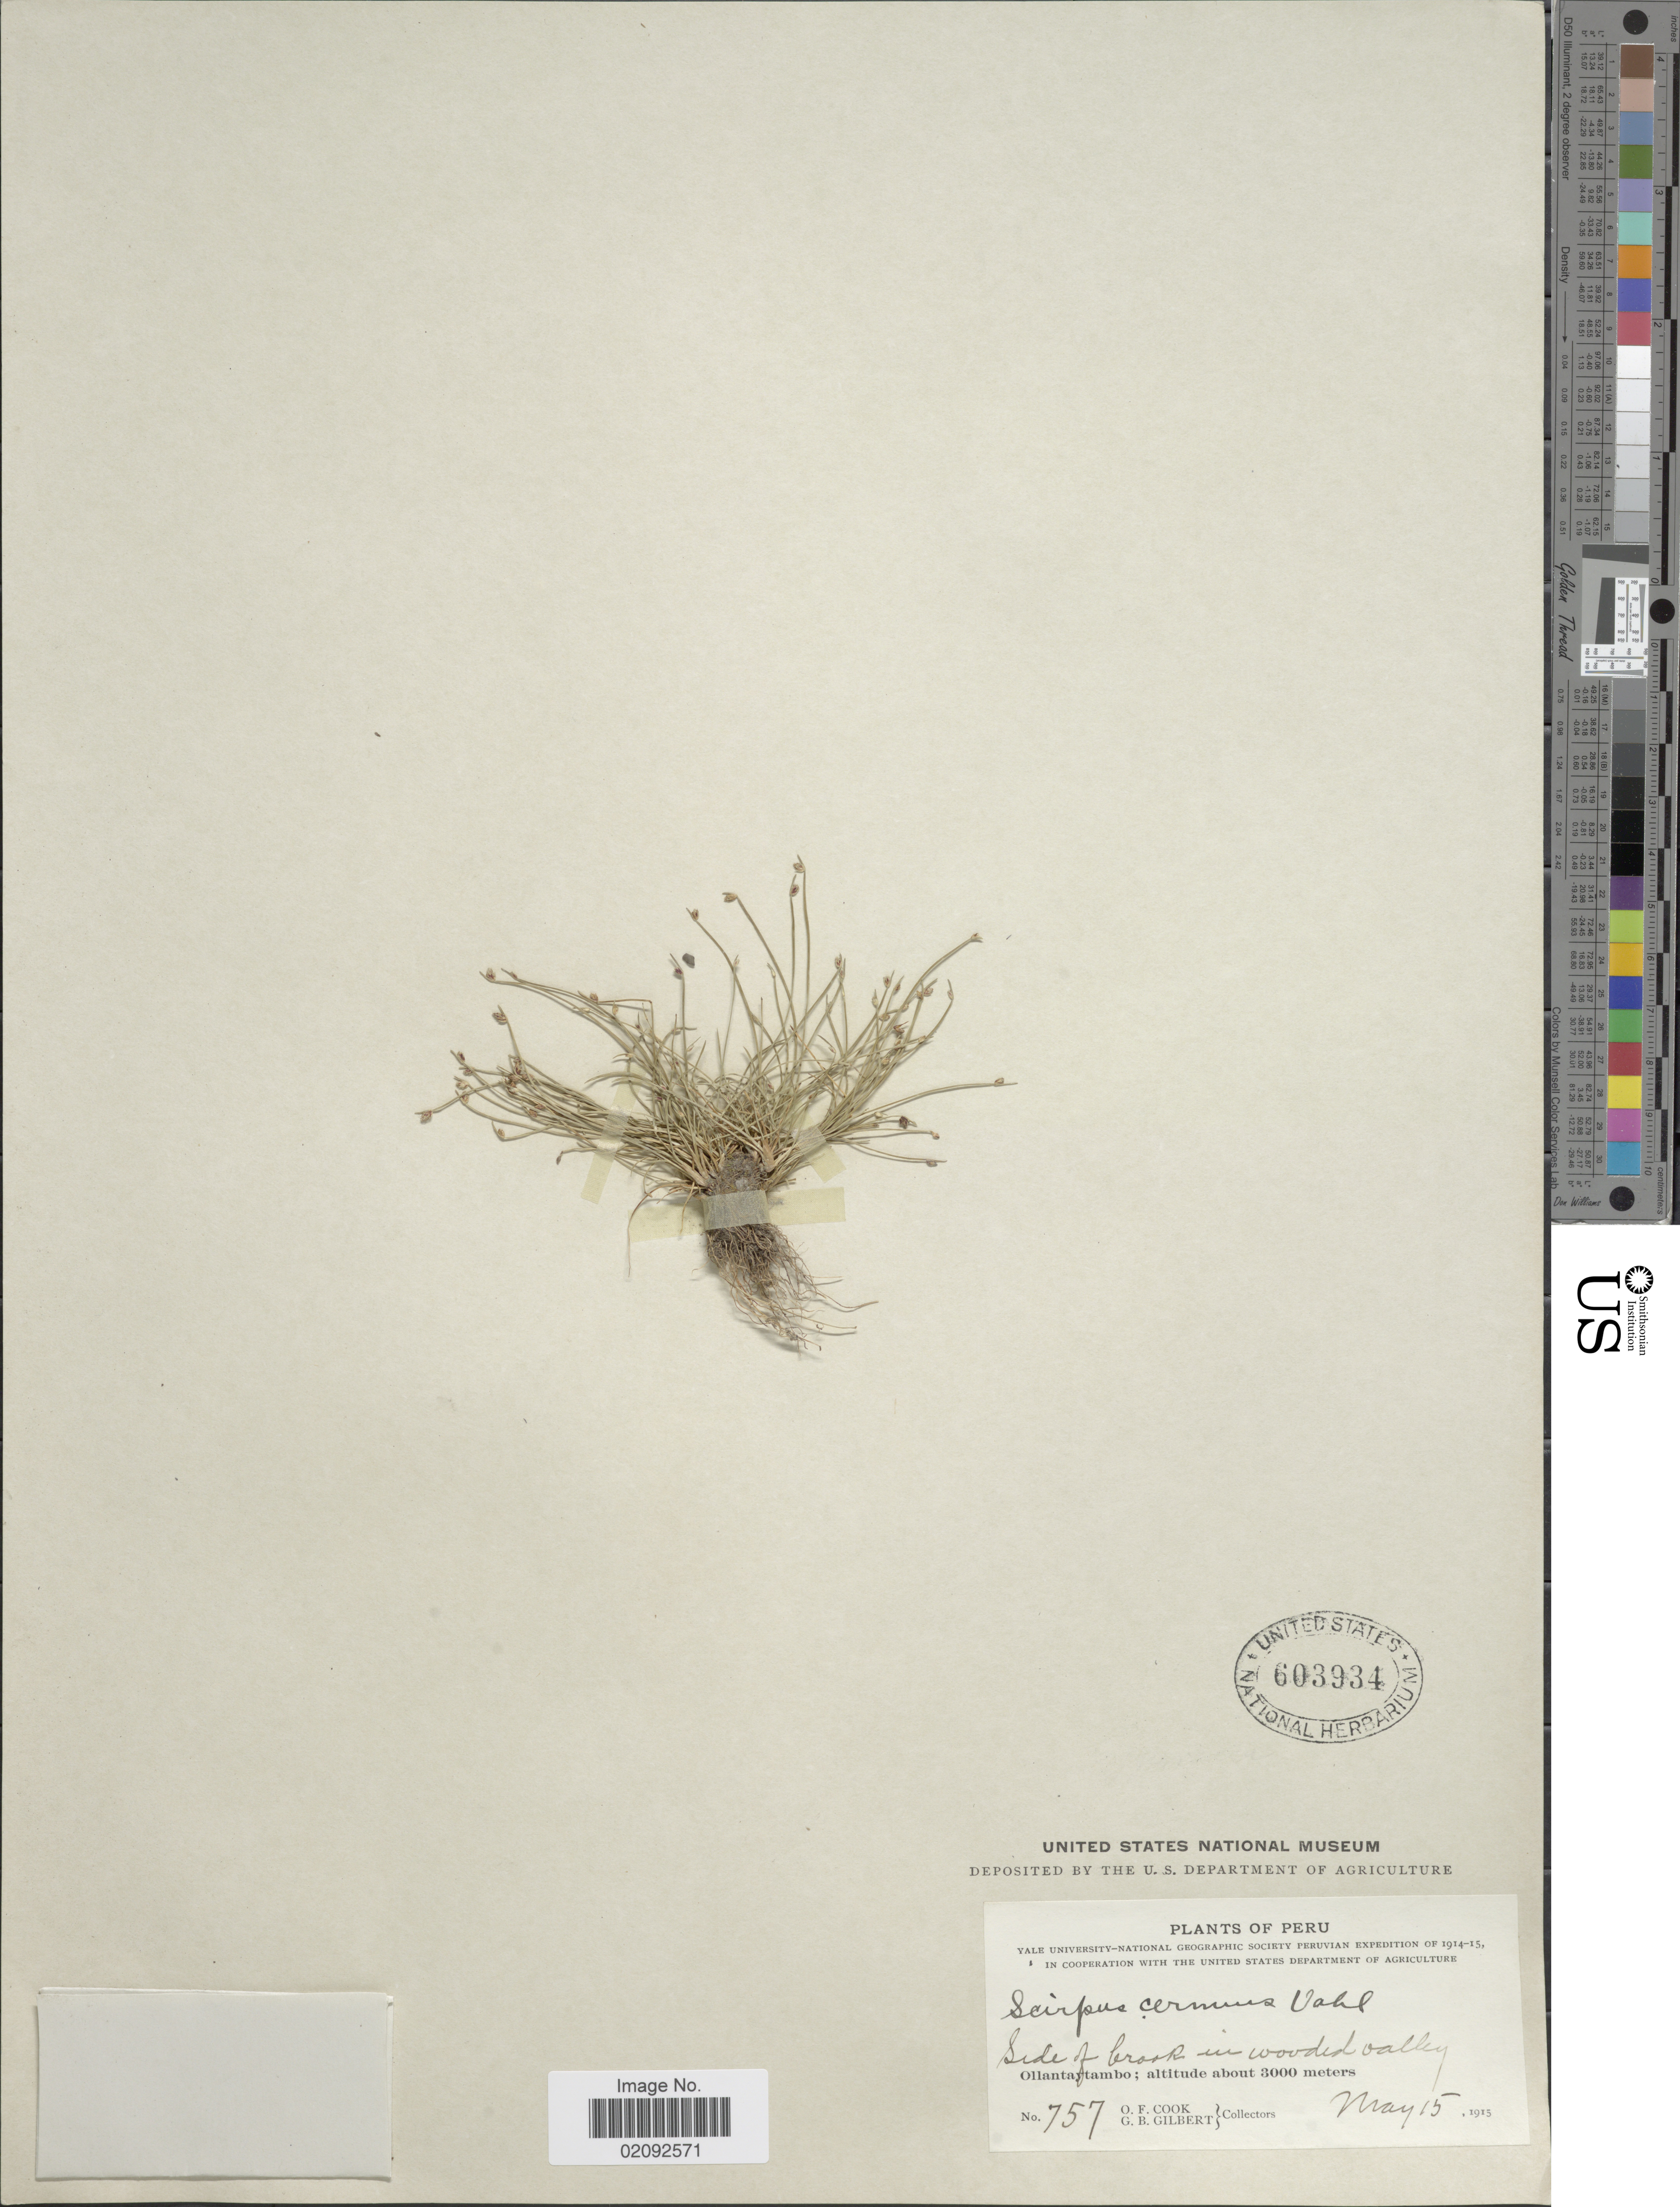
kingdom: Plantae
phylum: Tracheophyta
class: Liliopsida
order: Poales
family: Cyperaceae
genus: Isolepis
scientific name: Isolepis cernua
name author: (Vahl) Roem. & Schult.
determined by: Strong, Mark T., (BOT), Smithsonian Institution - National Museum of Natural History (UNITED STATES)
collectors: O. F. Cook & G. B. Gilbert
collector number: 757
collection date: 1915-05-15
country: Peru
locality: Side of brook in wooded valley, Ollantaytambo.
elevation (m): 3000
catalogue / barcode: US 603934